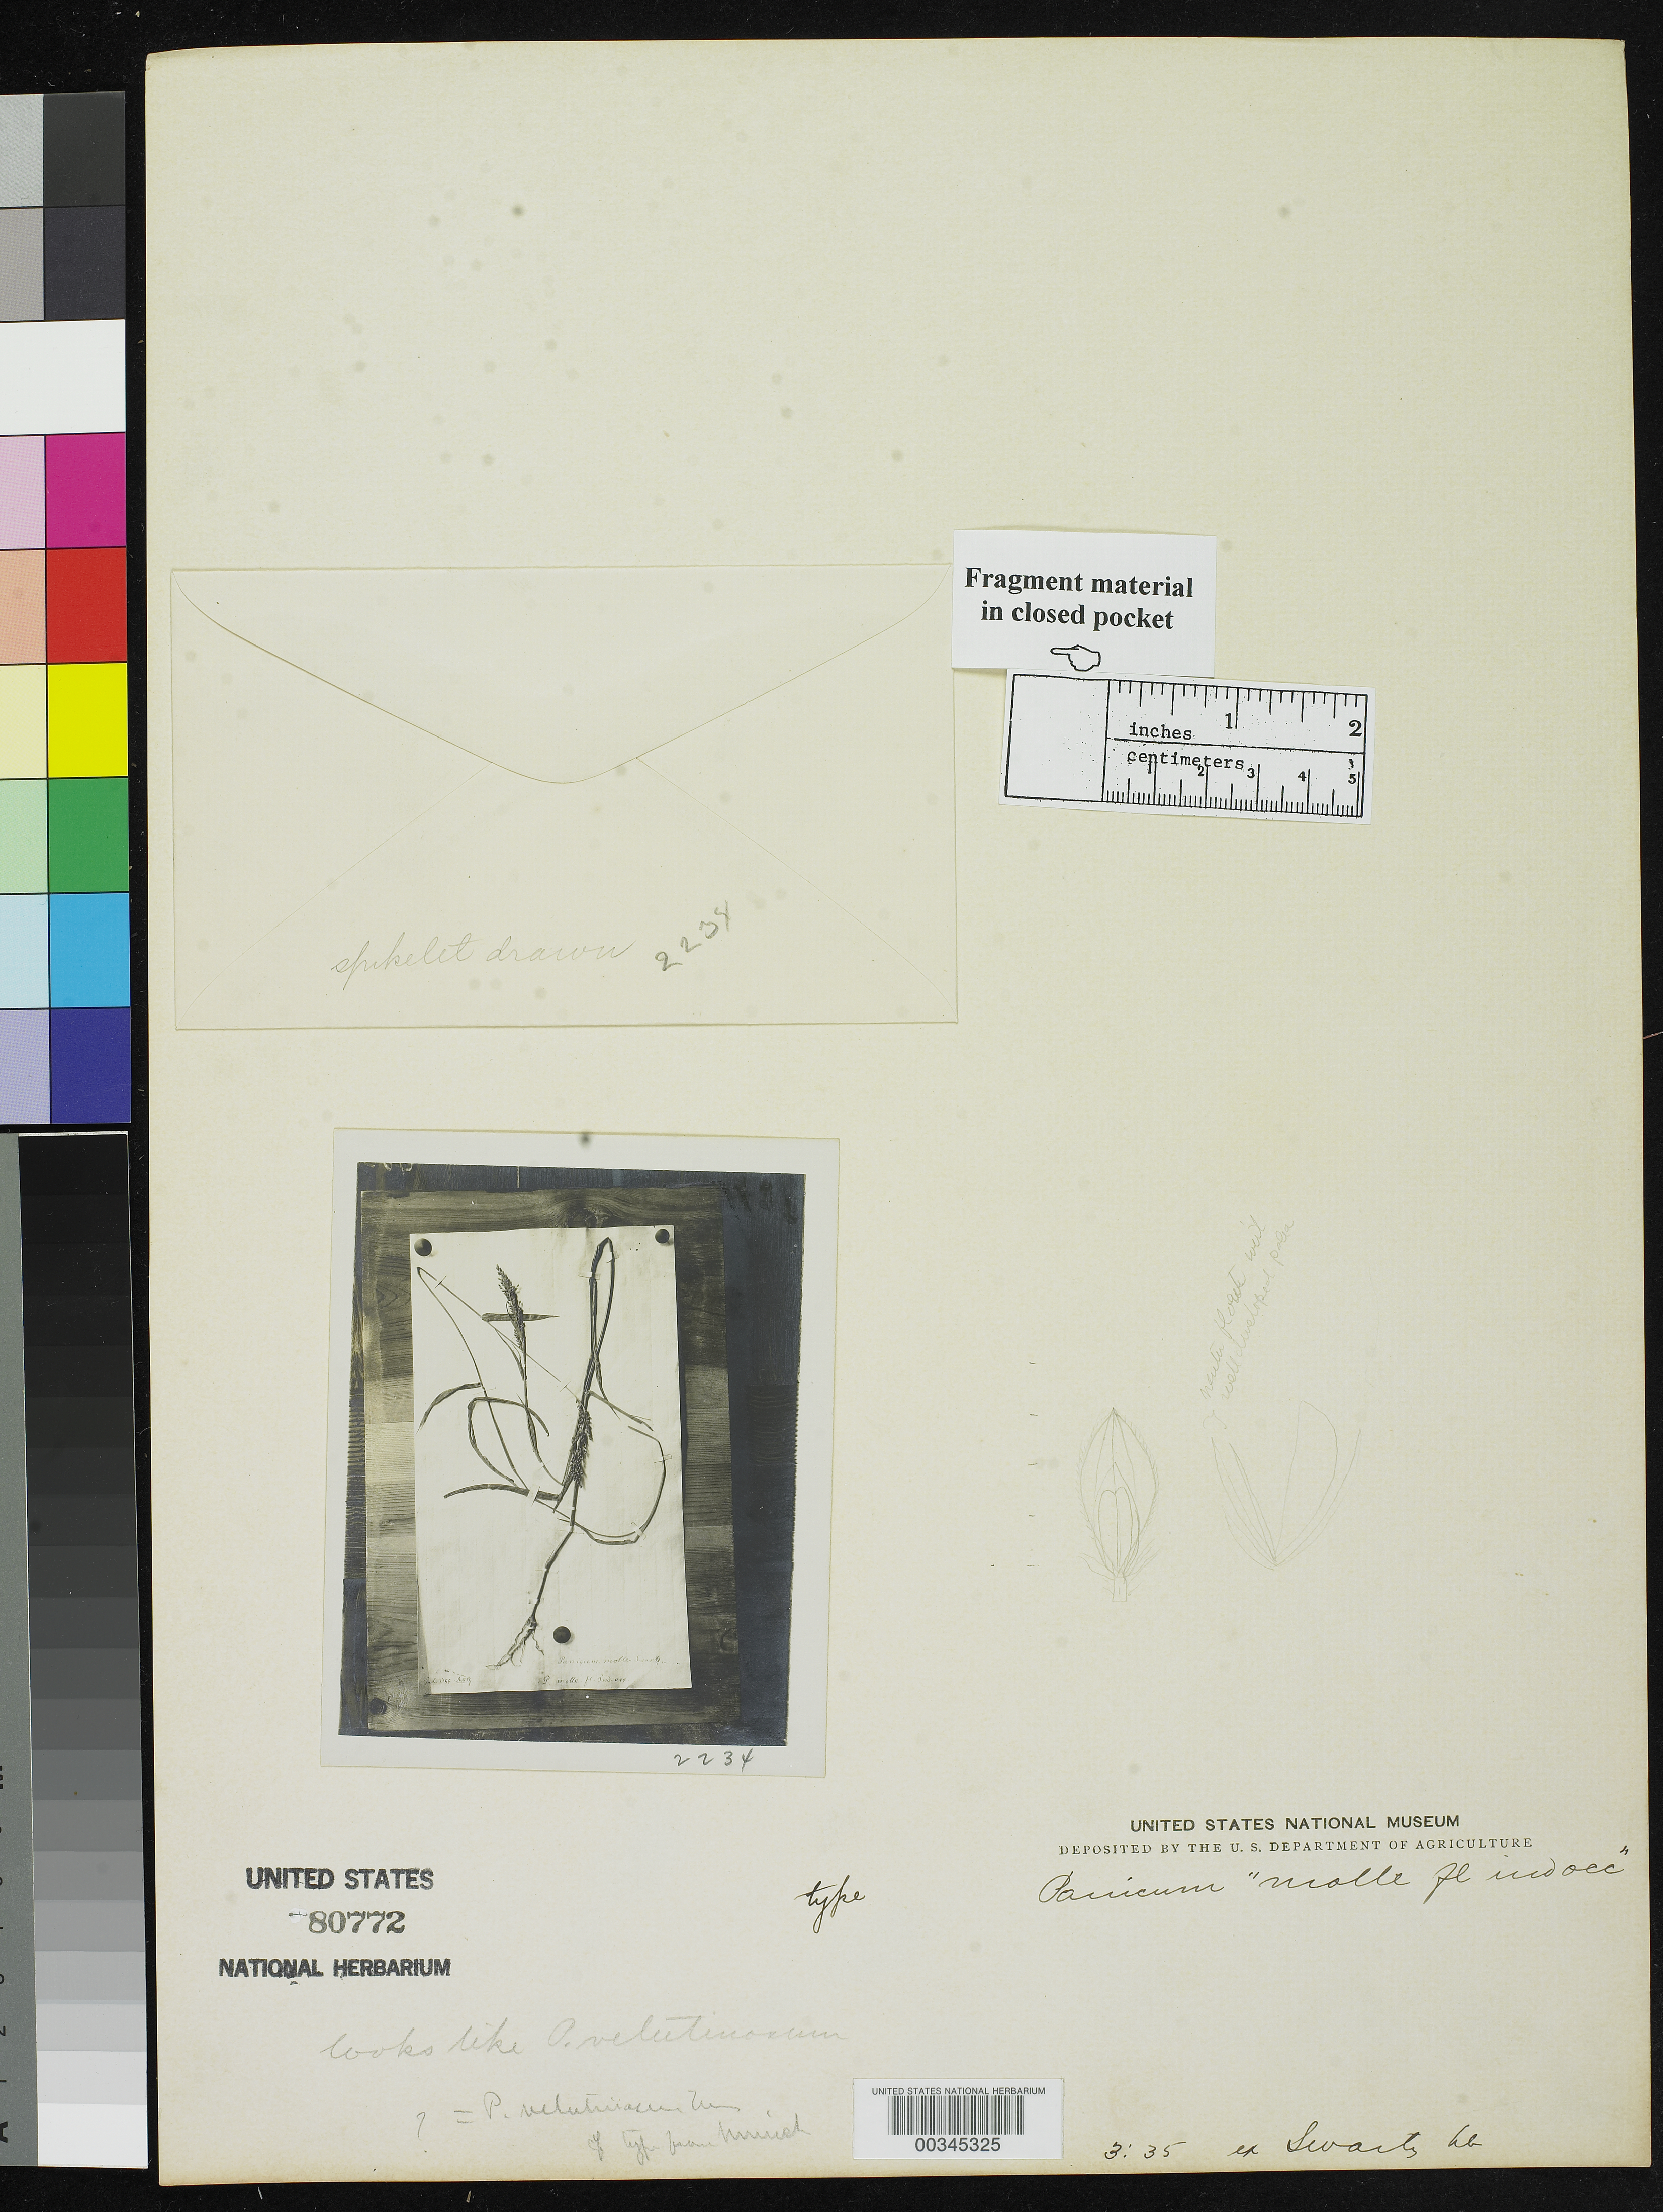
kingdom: Plantae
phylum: Tracheophyta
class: Liliopsida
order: Poales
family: Poaceae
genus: Panicum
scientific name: Panicum molle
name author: Sw.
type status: Type Fragment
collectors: O. P. Swartz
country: Jamaica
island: Greater Antilles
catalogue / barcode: US 80772